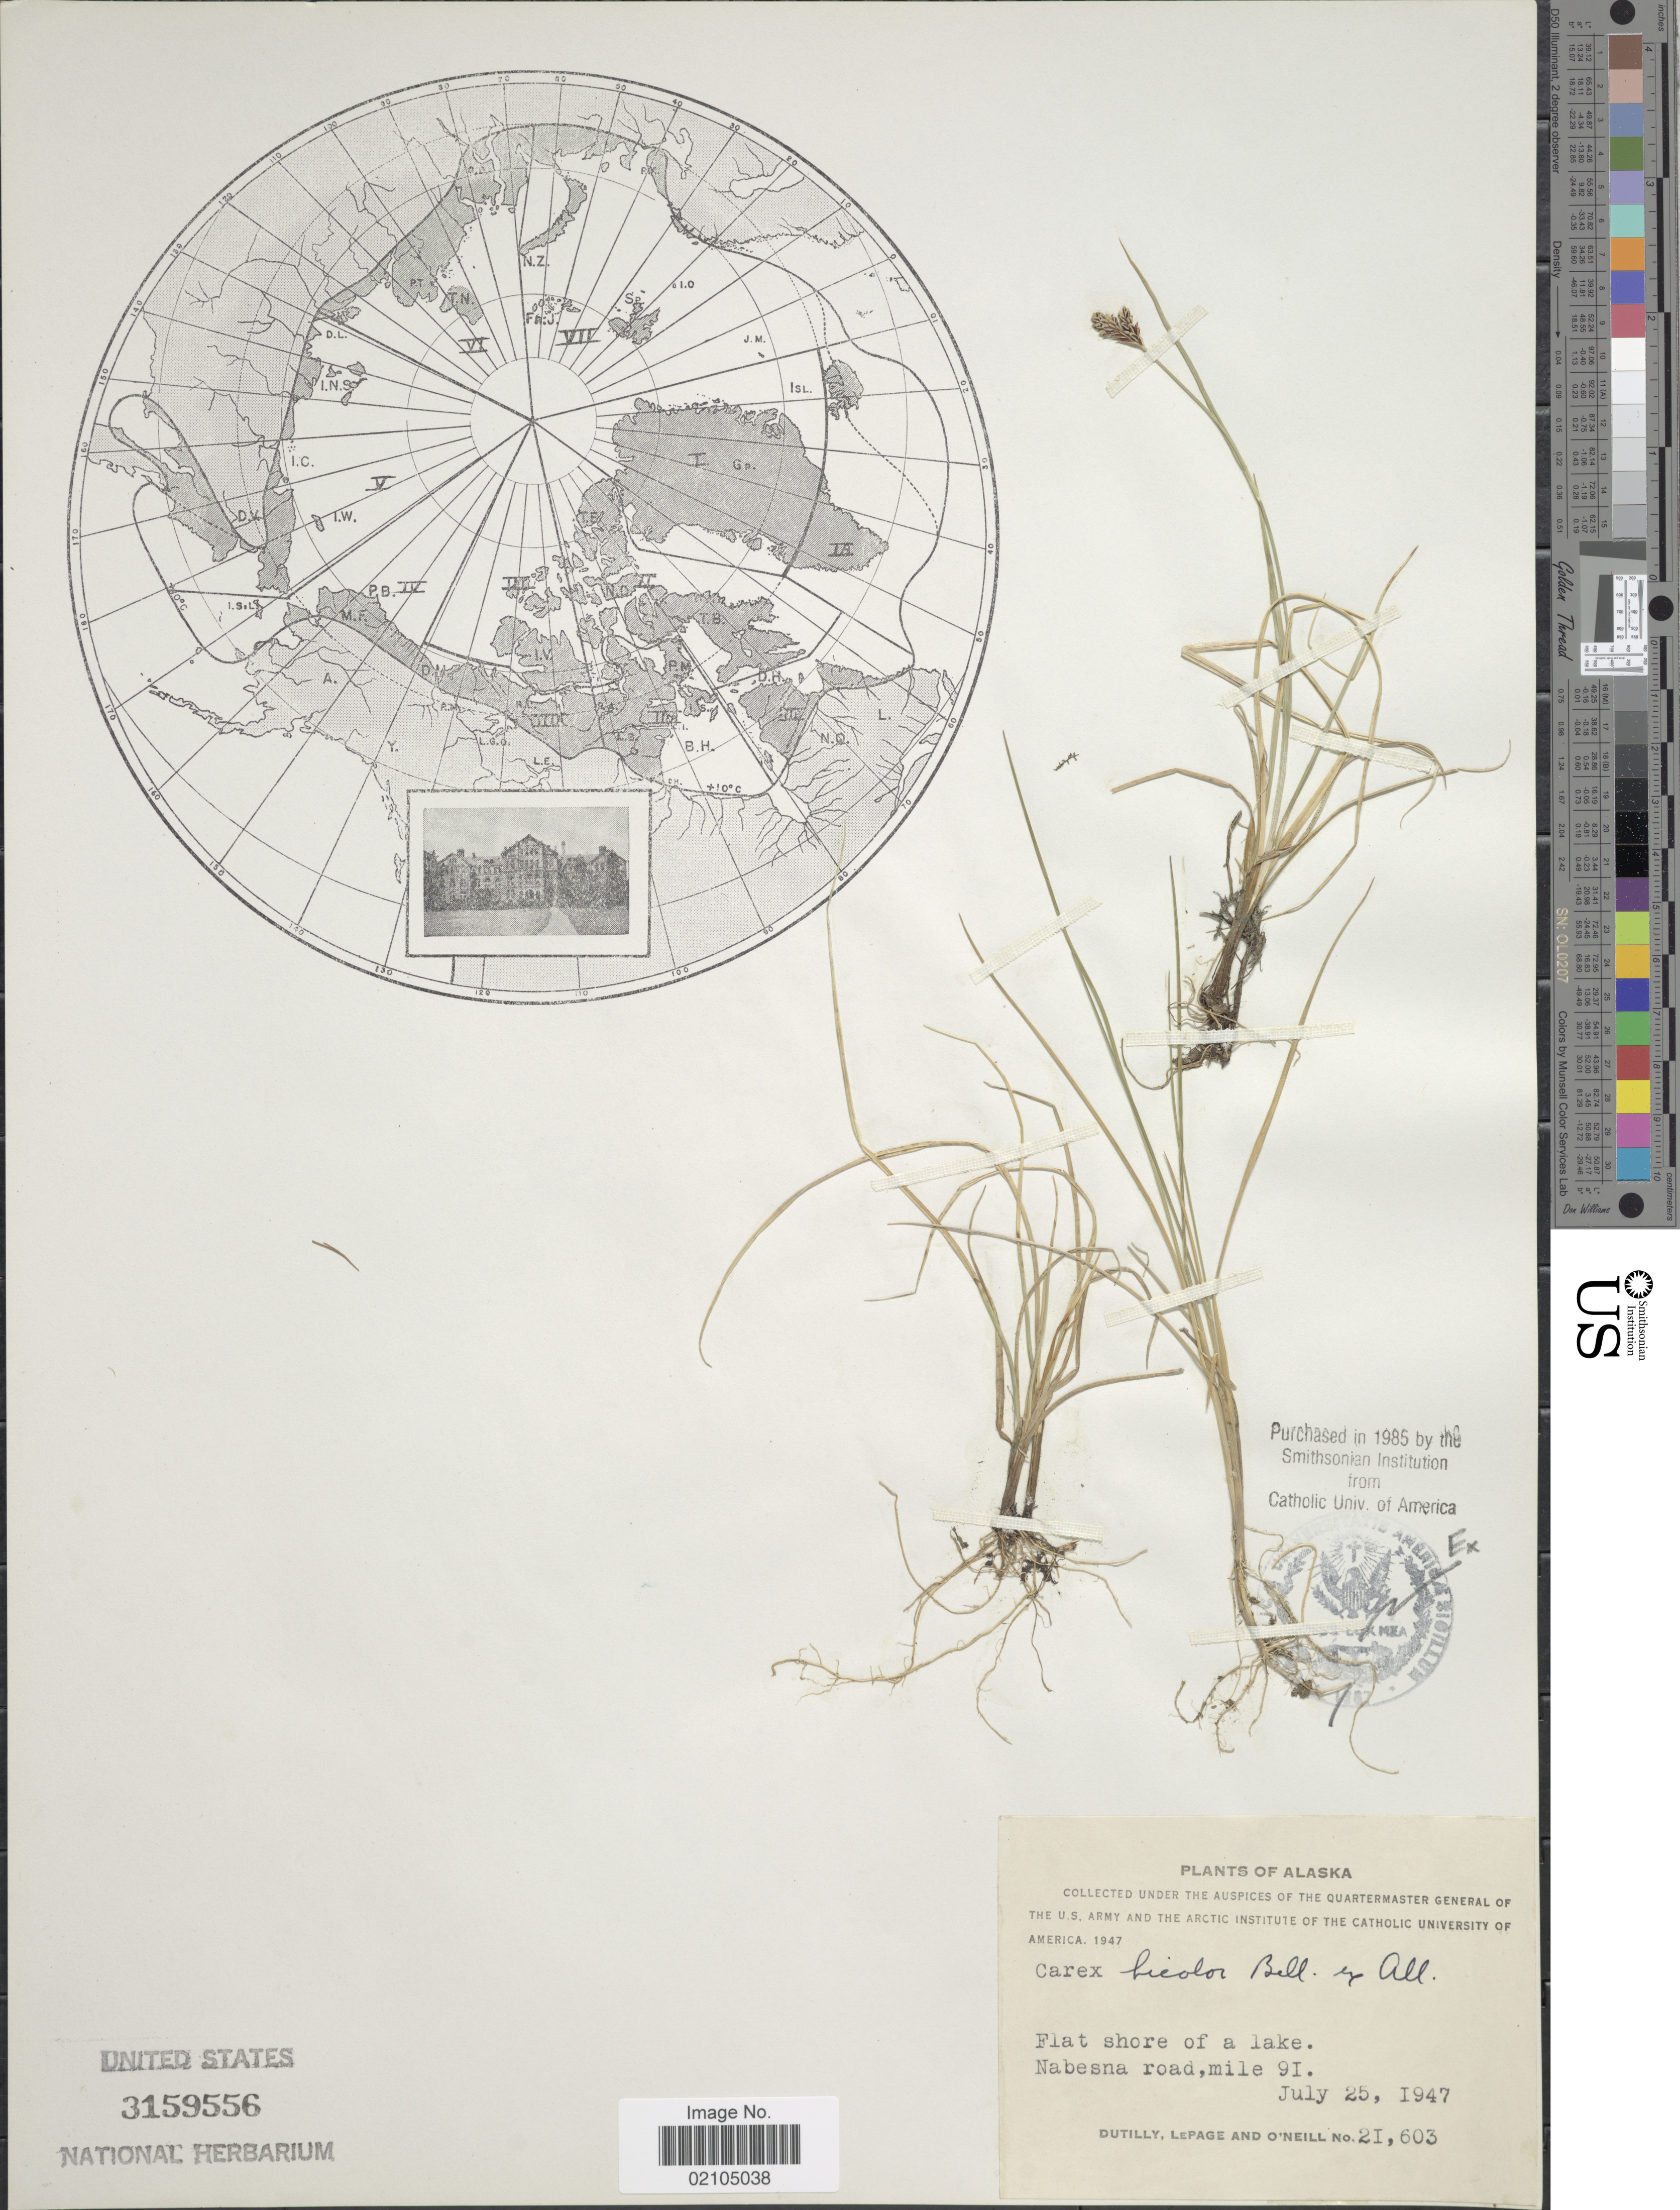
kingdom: Plantae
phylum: Tracheophyta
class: Liliopsida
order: Poales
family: Cyperaceae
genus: Carex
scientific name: Carex bicolor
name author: Bellardi ex All.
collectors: -. Dutilly, -. LePage & O' Neill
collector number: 21603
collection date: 1947-07-25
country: United States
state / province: Alaska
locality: Flat shore of a lake. Nabesna road, mile 91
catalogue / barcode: US 3159556